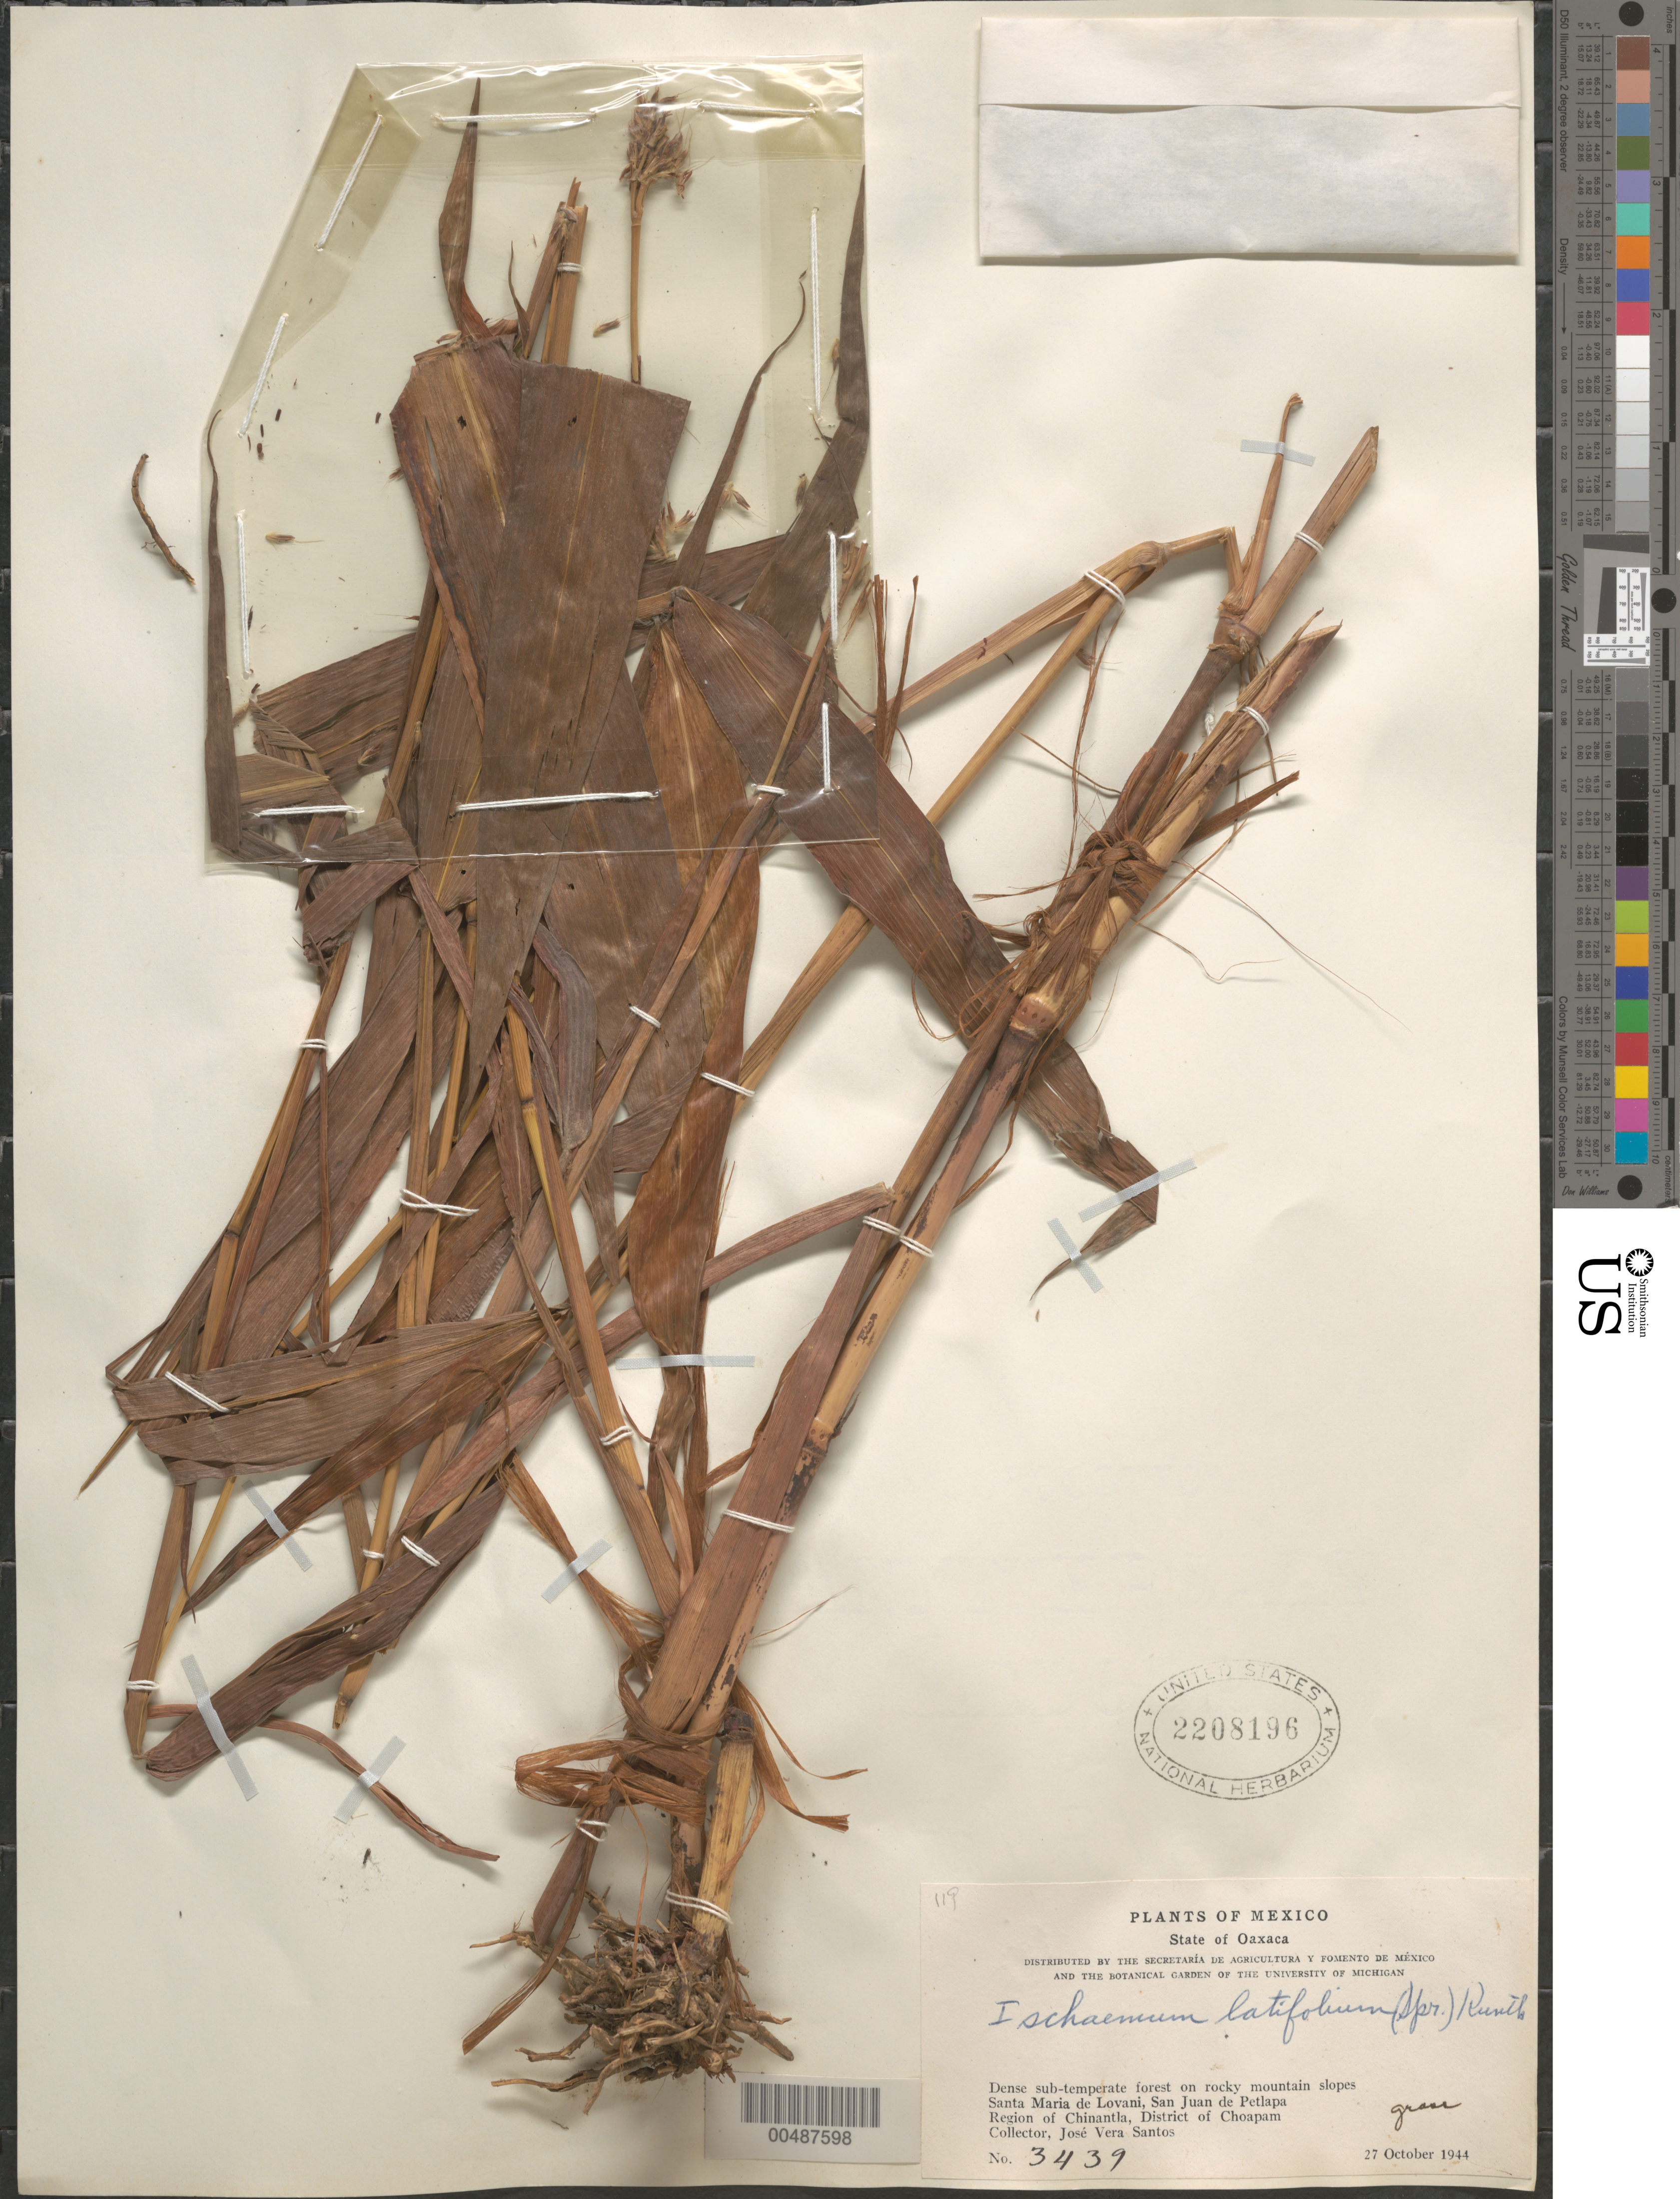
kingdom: Plantae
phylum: Tracheophyta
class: Liliopsida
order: Poales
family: Poaceae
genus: Ischaemum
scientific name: Ischaemum latifolium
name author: (Spreng.) Kunth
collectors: J. V. Santos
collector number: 3439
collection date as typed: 27 Oct 1944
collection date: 1944-10-27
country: Mexico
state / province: Oaxaca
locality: Santa Maria de Lovani, San Juan de Petlapa, Region of Chinantla, Dist of Choapam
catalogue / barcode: US 2208196